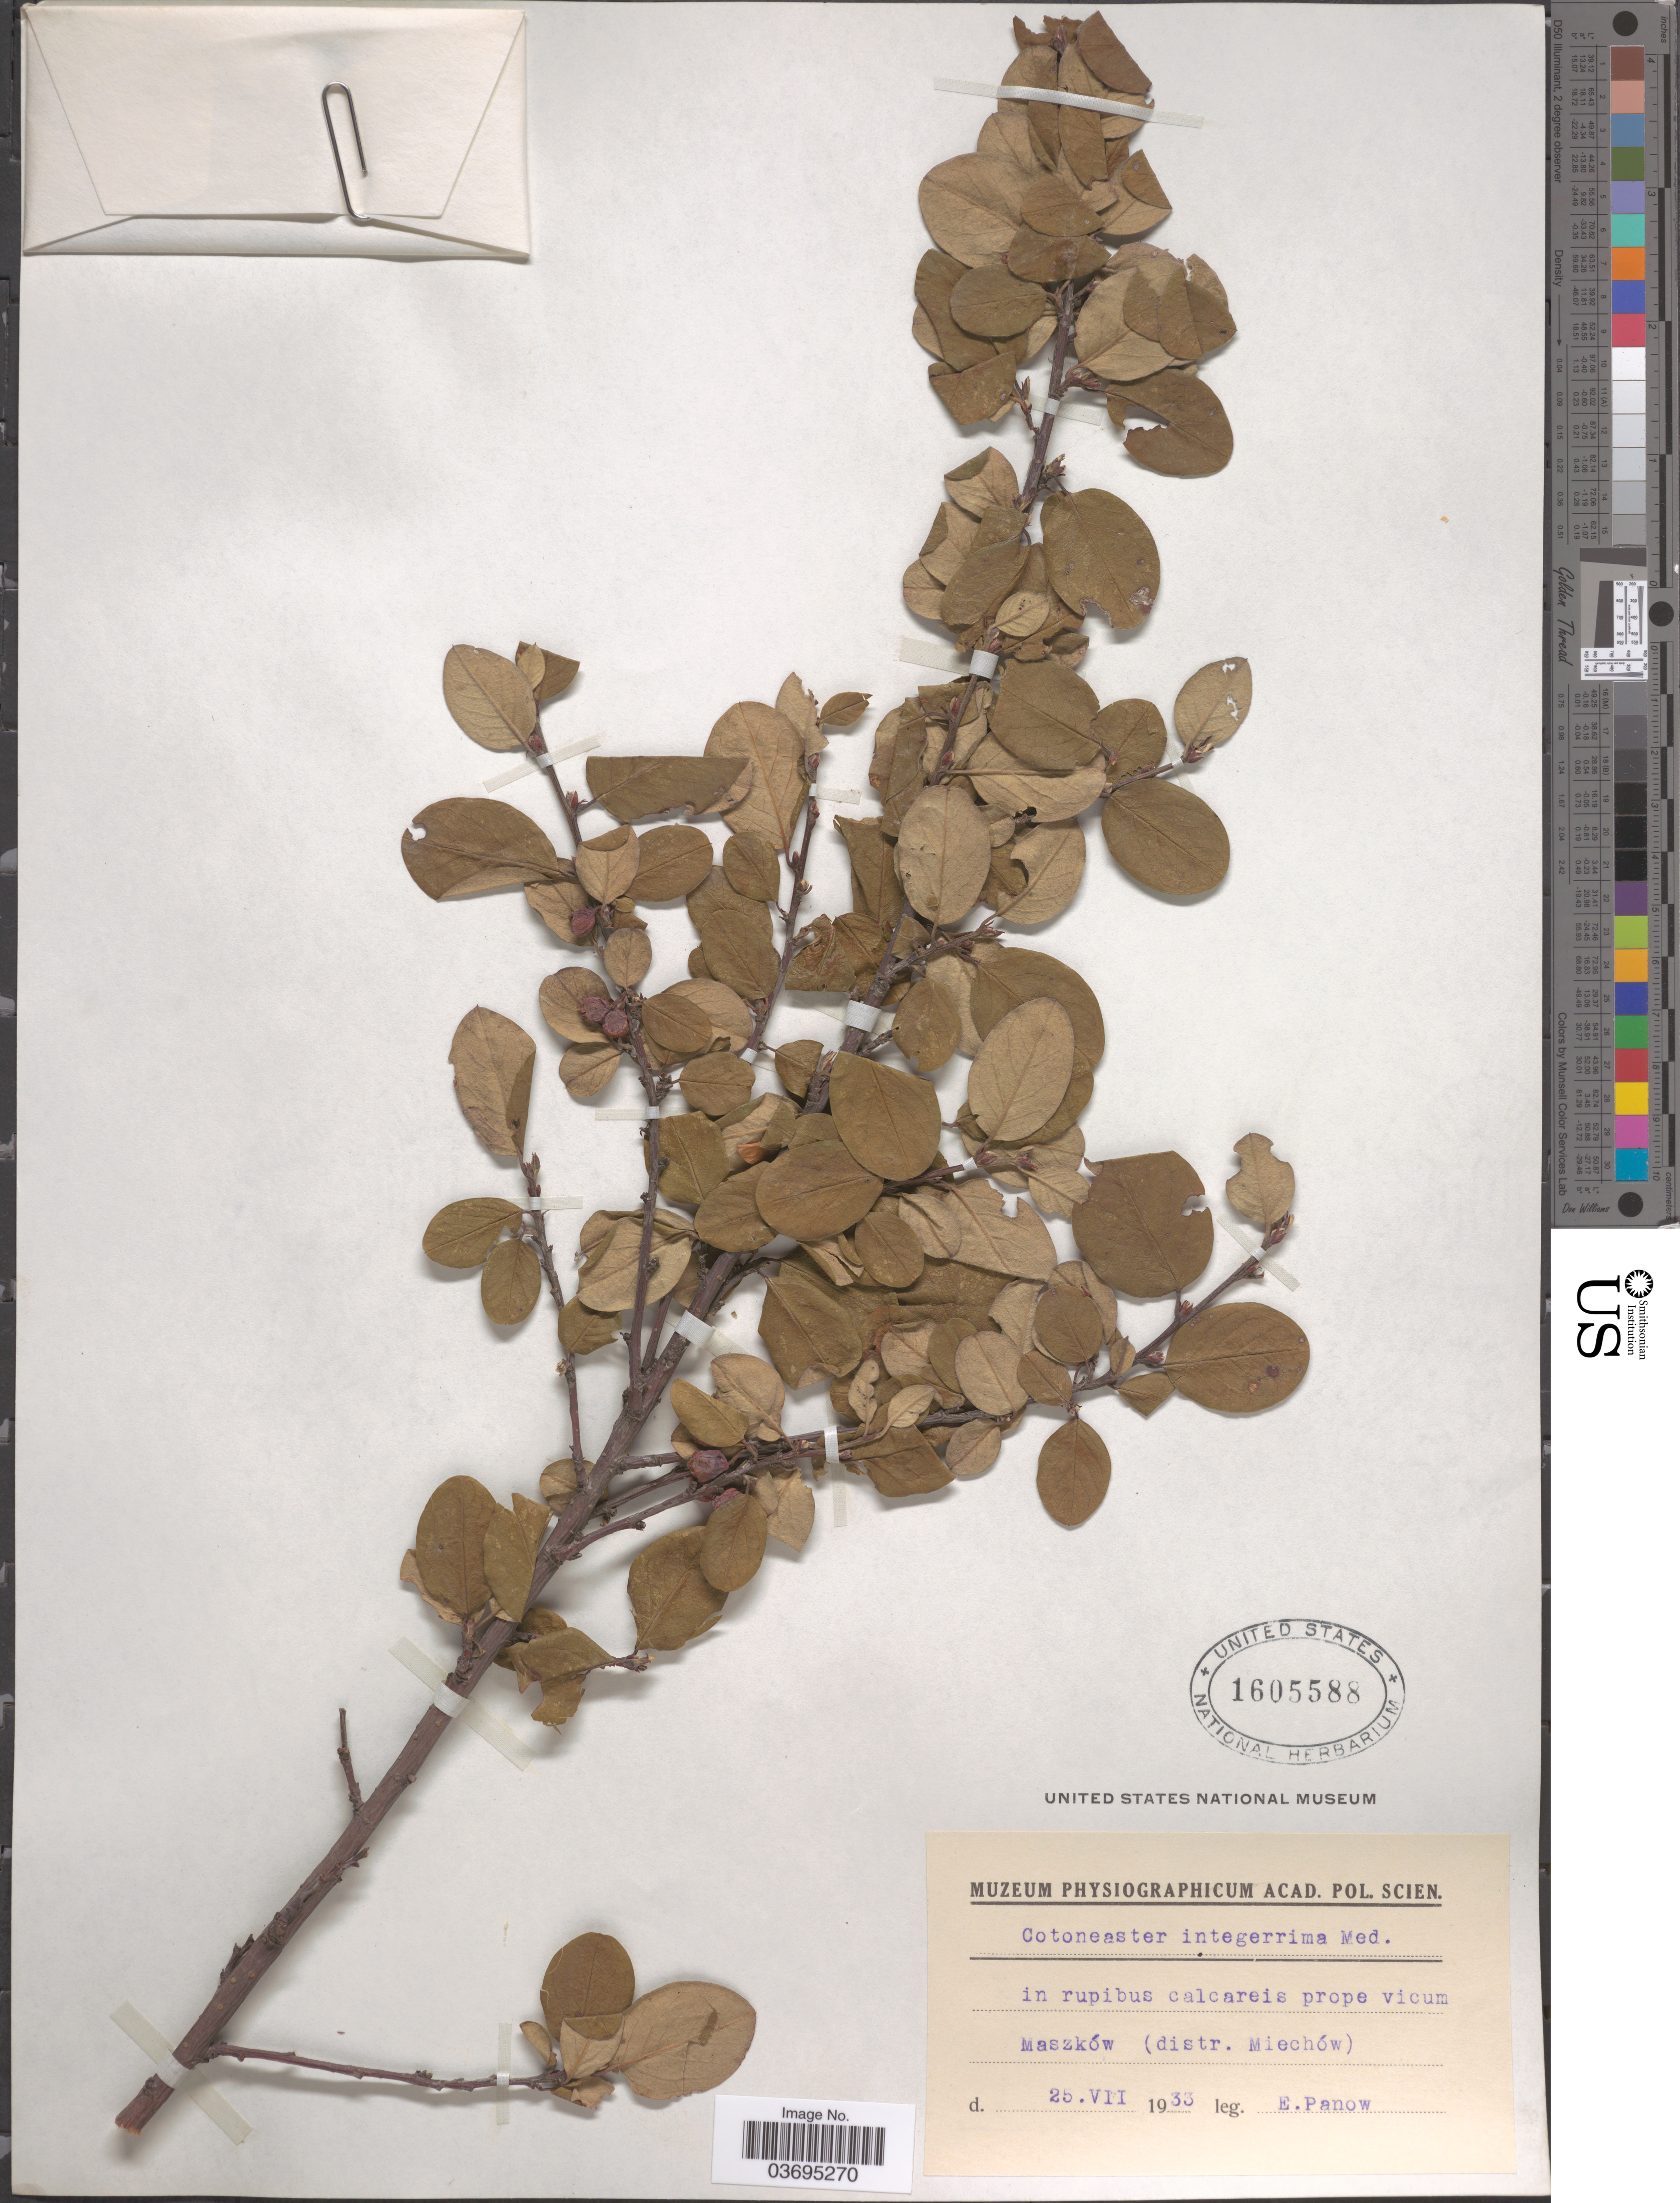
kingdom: Plantae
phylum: Tracheophyta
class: Magnoliopsida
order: Rosales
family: Rosaceae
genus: Cotoneaster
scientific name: Cotoneaster integerrimus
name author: Medik.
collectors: E. Panow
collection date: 1933-07-25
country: Poland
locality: In rupibus calcareis prope vicum Maszków (distr. Miechów).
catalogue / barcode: US 1605588